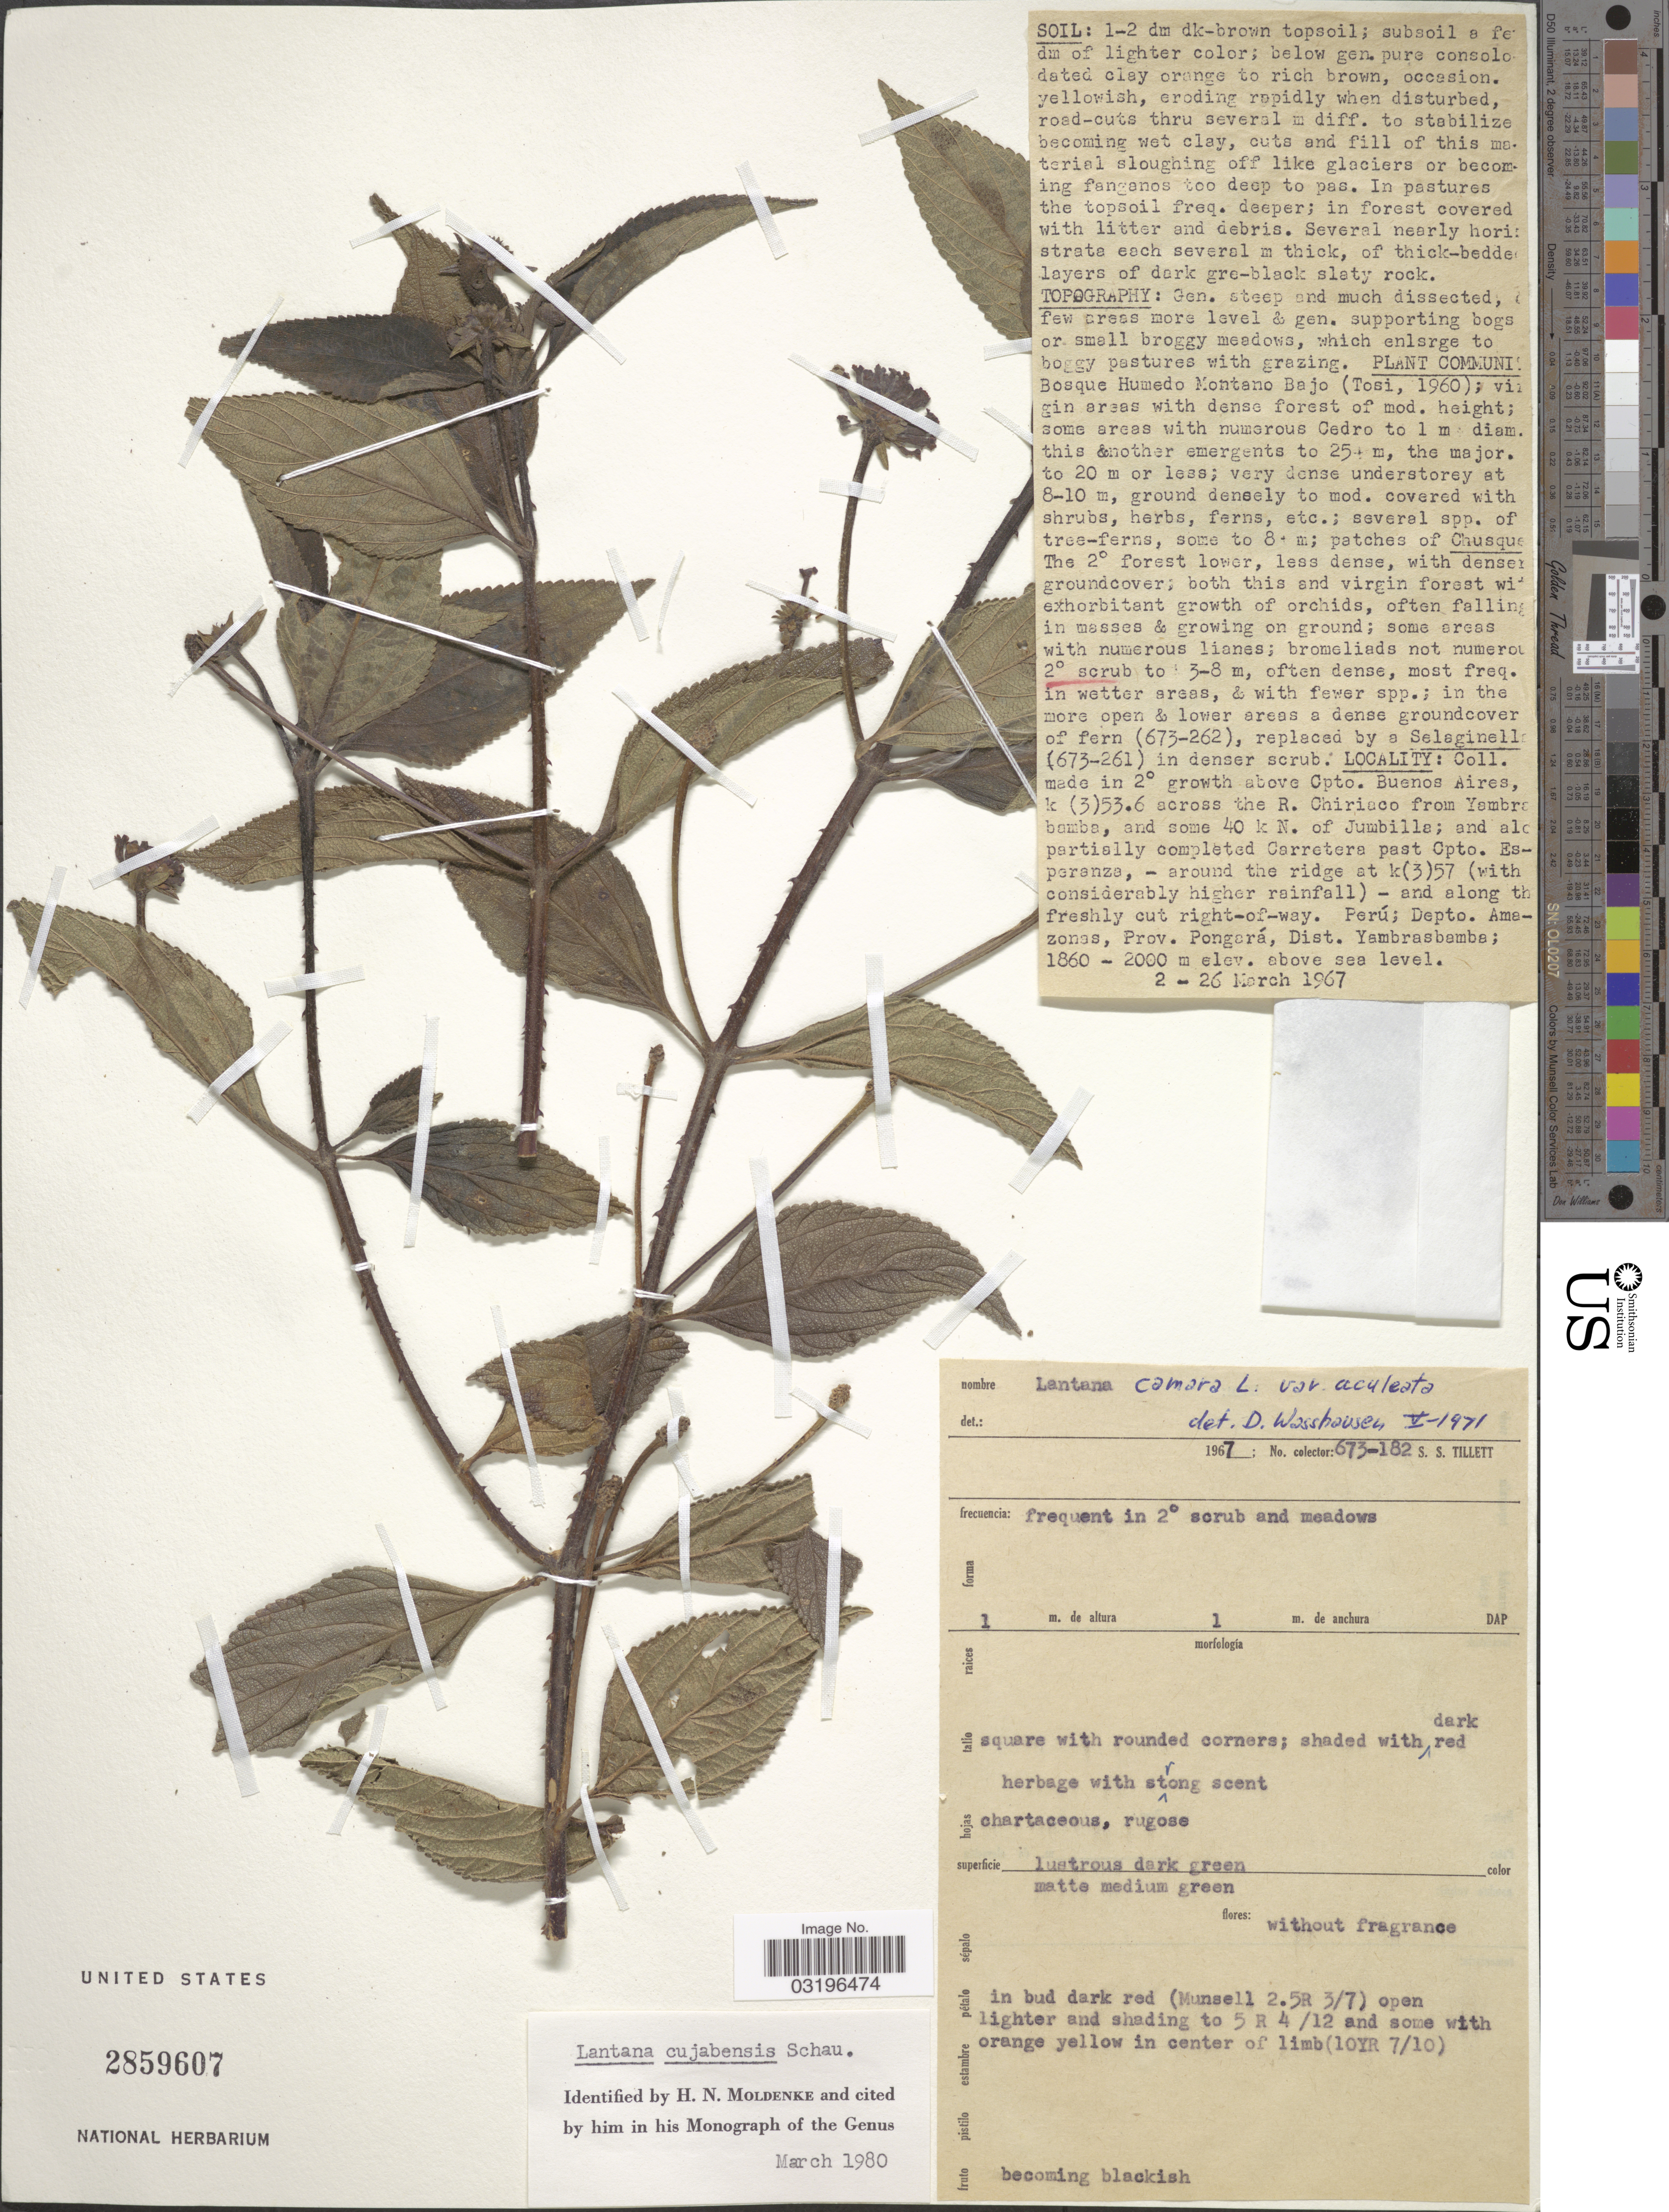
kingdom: Plantae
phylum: Tracheophyta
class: Magnoliopsida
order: Lamiales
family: Verbenaceae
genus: Lantana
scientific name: Lantana cujabensis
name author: Schau.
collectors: S. S. Tillett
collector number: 673-182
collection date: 1967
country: Peru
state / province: Amazonas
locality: Coll. made in 2° growth above Cpto. Buenos Aires, k (3)53.6 across the R. Chiriaco from Yambrasbamba, and some 40 k N. of Jumbilla; and along partially completed Carretera past Cpto. Esperanza, - around the ridge at k (3)57 (with considerably higer rainfall) - and along the freshly cut right-of-way, Dist. Yambrasbamba, Prov. Pangará, Depto. Amazonas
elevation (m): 1860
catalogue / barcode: US 2859607